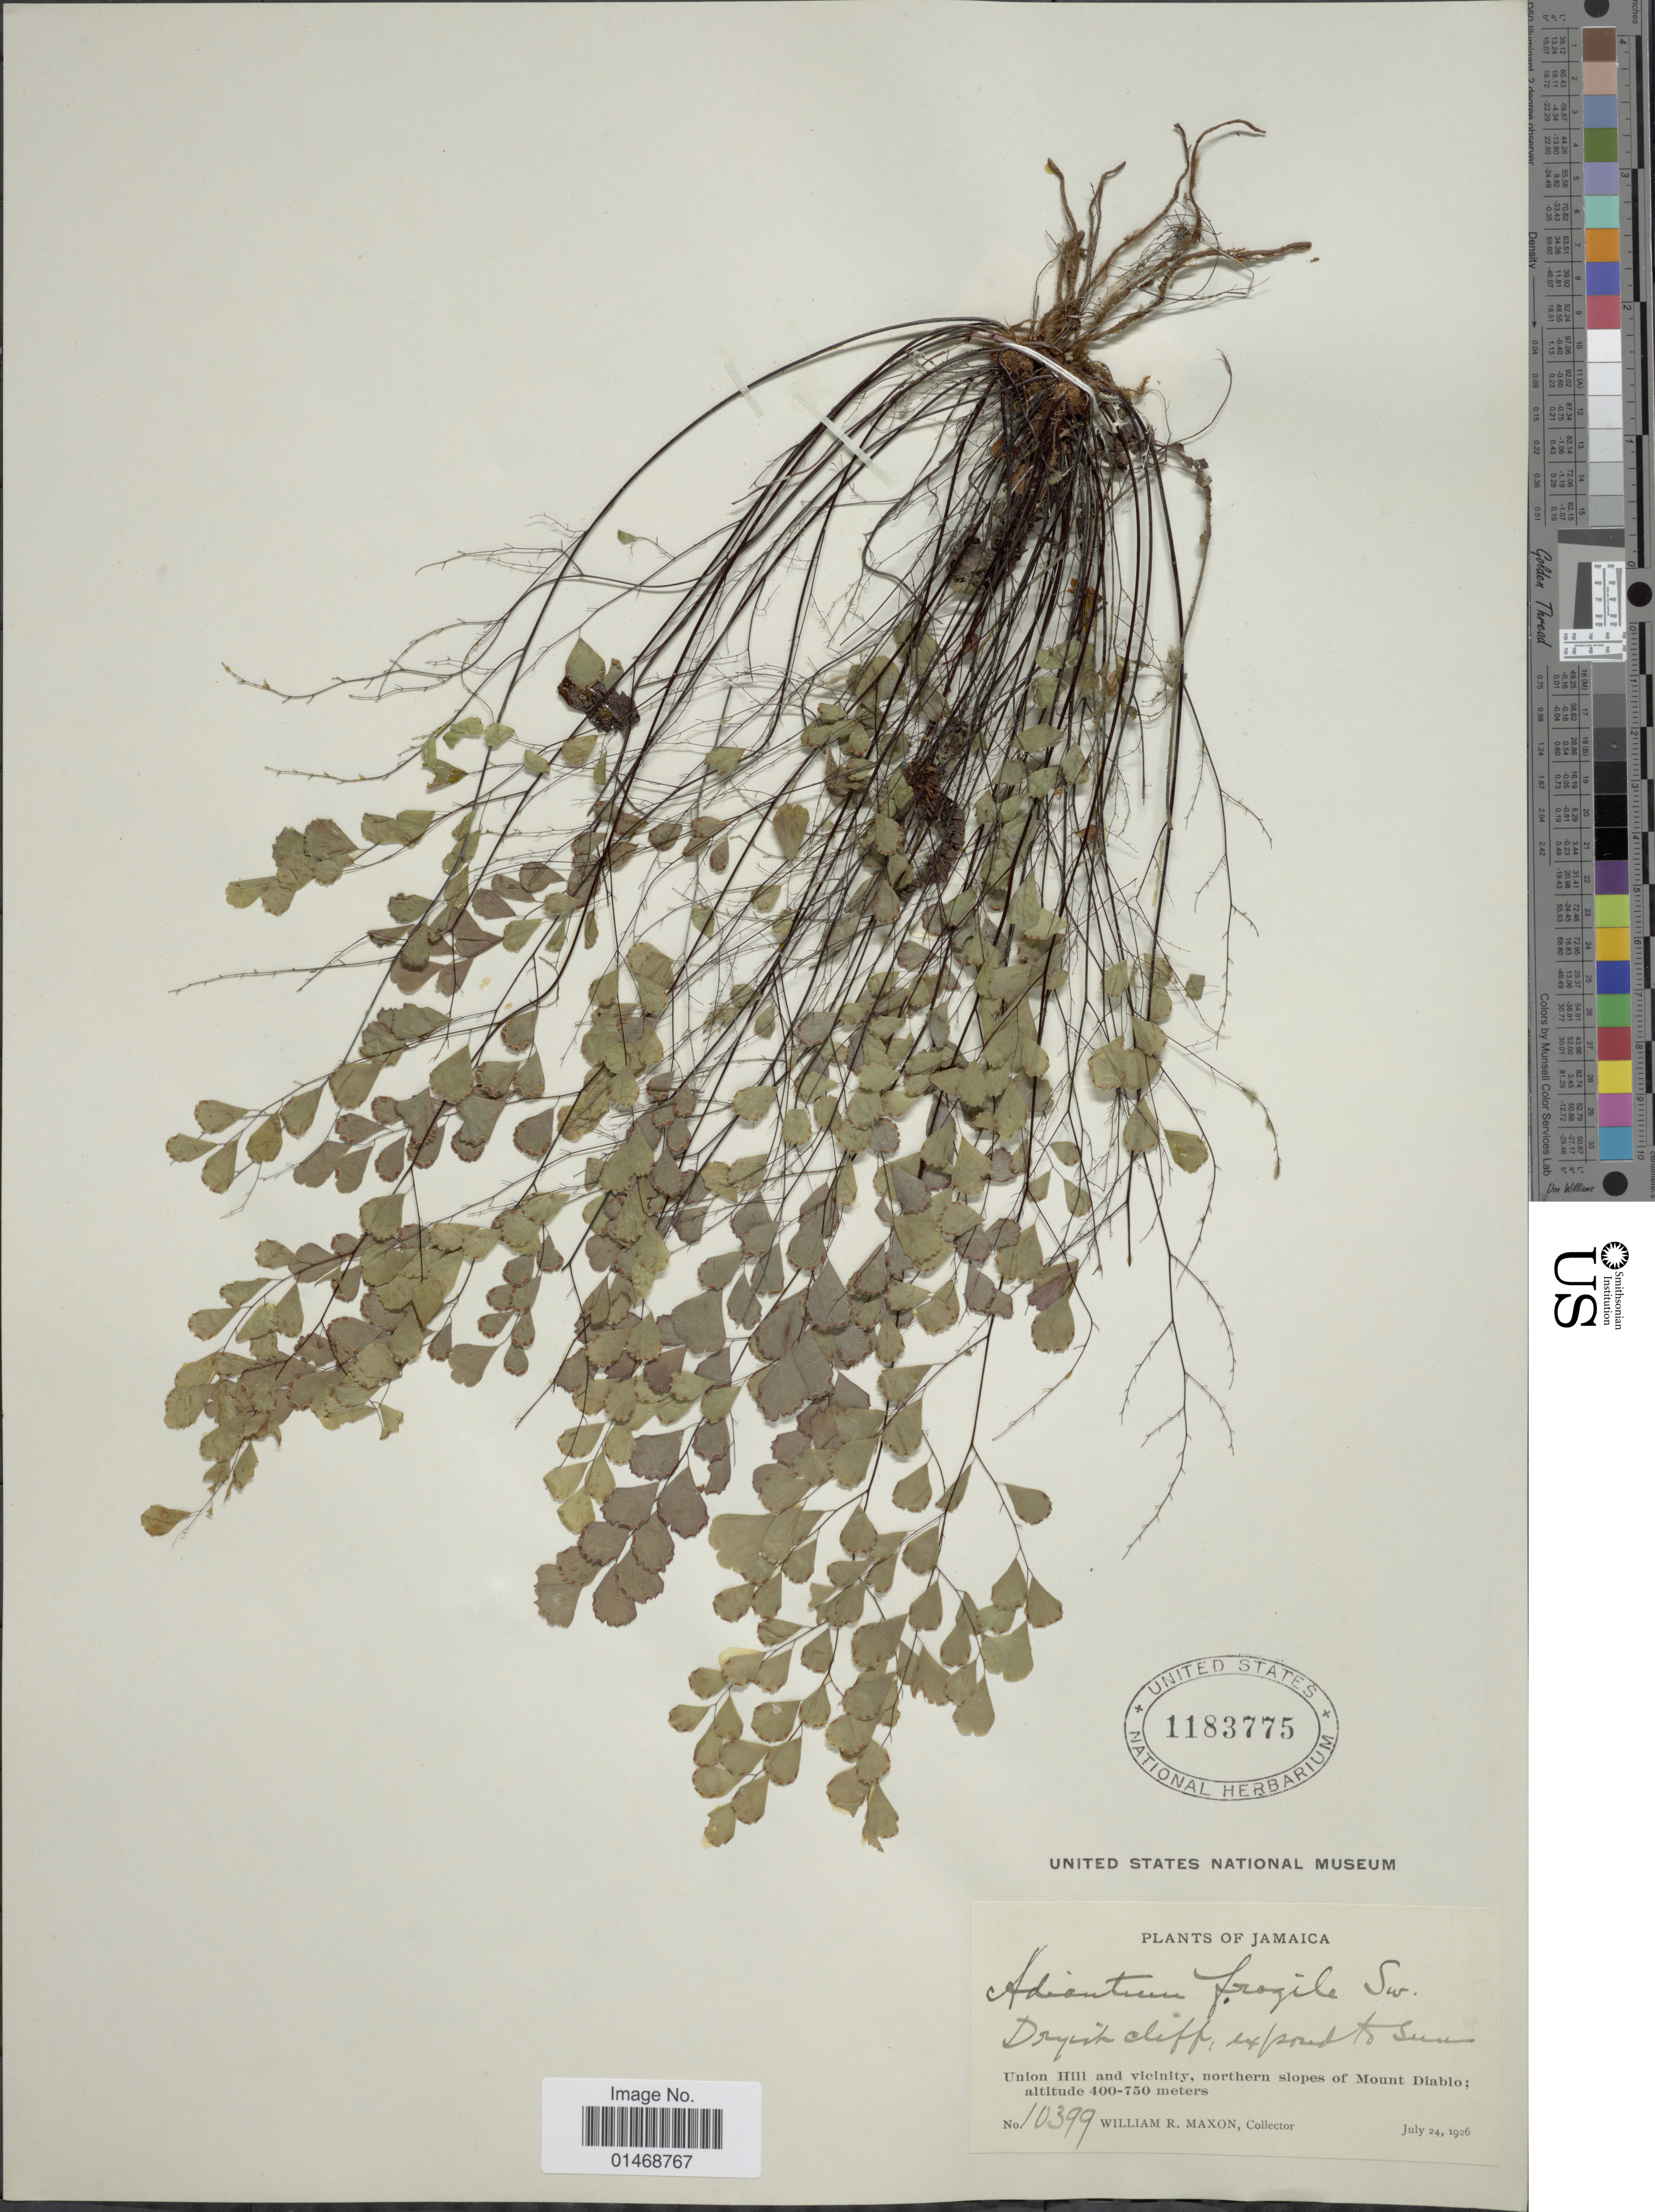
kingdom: Plantae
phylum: Tracheophyta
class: Polypodiopsida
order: Polypodiales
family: Pteridaceae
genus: Adiantum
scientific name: Adiantum fragile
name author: Sw.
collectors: W. R. Maxon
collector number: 10399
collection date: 1926-07-24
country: Jamaica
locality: Union Hill and vicinity, northern slopes of Mount Diablo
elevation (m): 400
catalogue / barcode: US 1183775